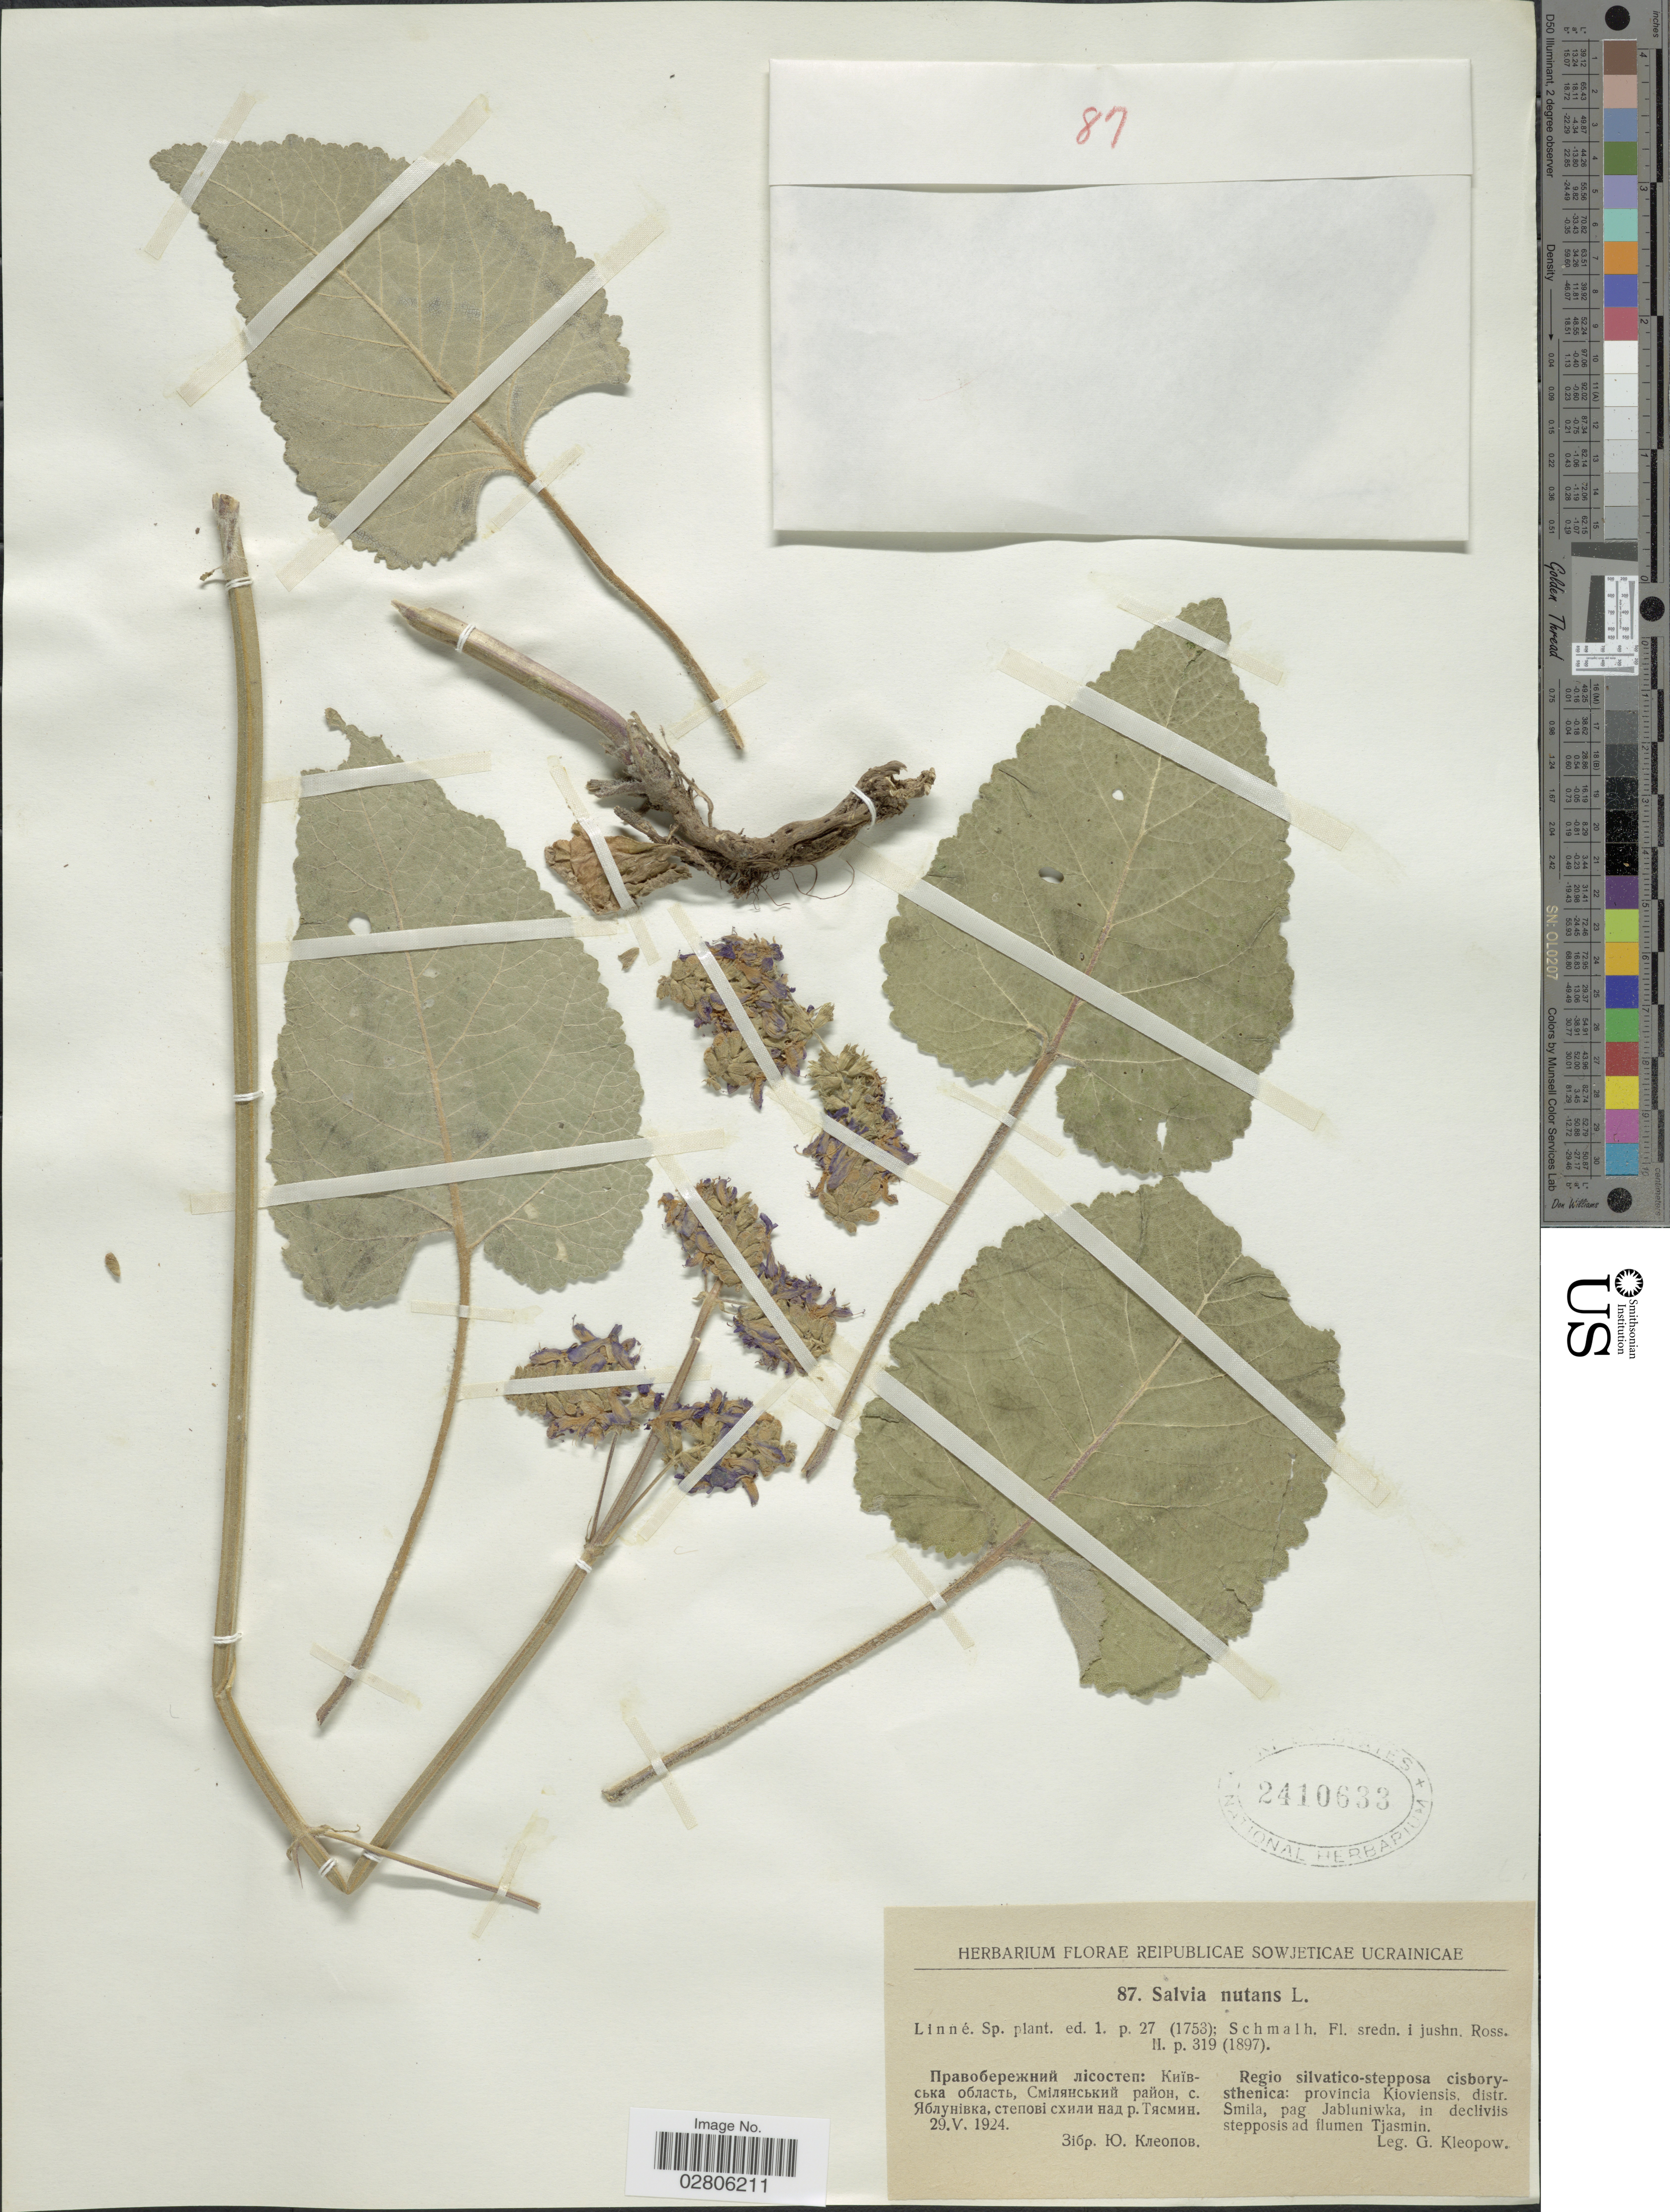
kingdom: Plantae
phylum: Tracheophyta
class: Magnoliopsida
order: Lamiales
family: Lamiaceae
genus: Salvia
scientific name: Salvia nutans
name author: L.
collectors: G. Kleopow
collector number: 87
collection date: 1924-05-29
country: Ukraine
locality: X, Regio silvatico-stepposa cisborysthenica, provincia Kioviensis, distr. Smila, pag Jabluniwka, in decliviis stepposis ad flumen Tjasmin.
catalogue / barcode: US 2410633